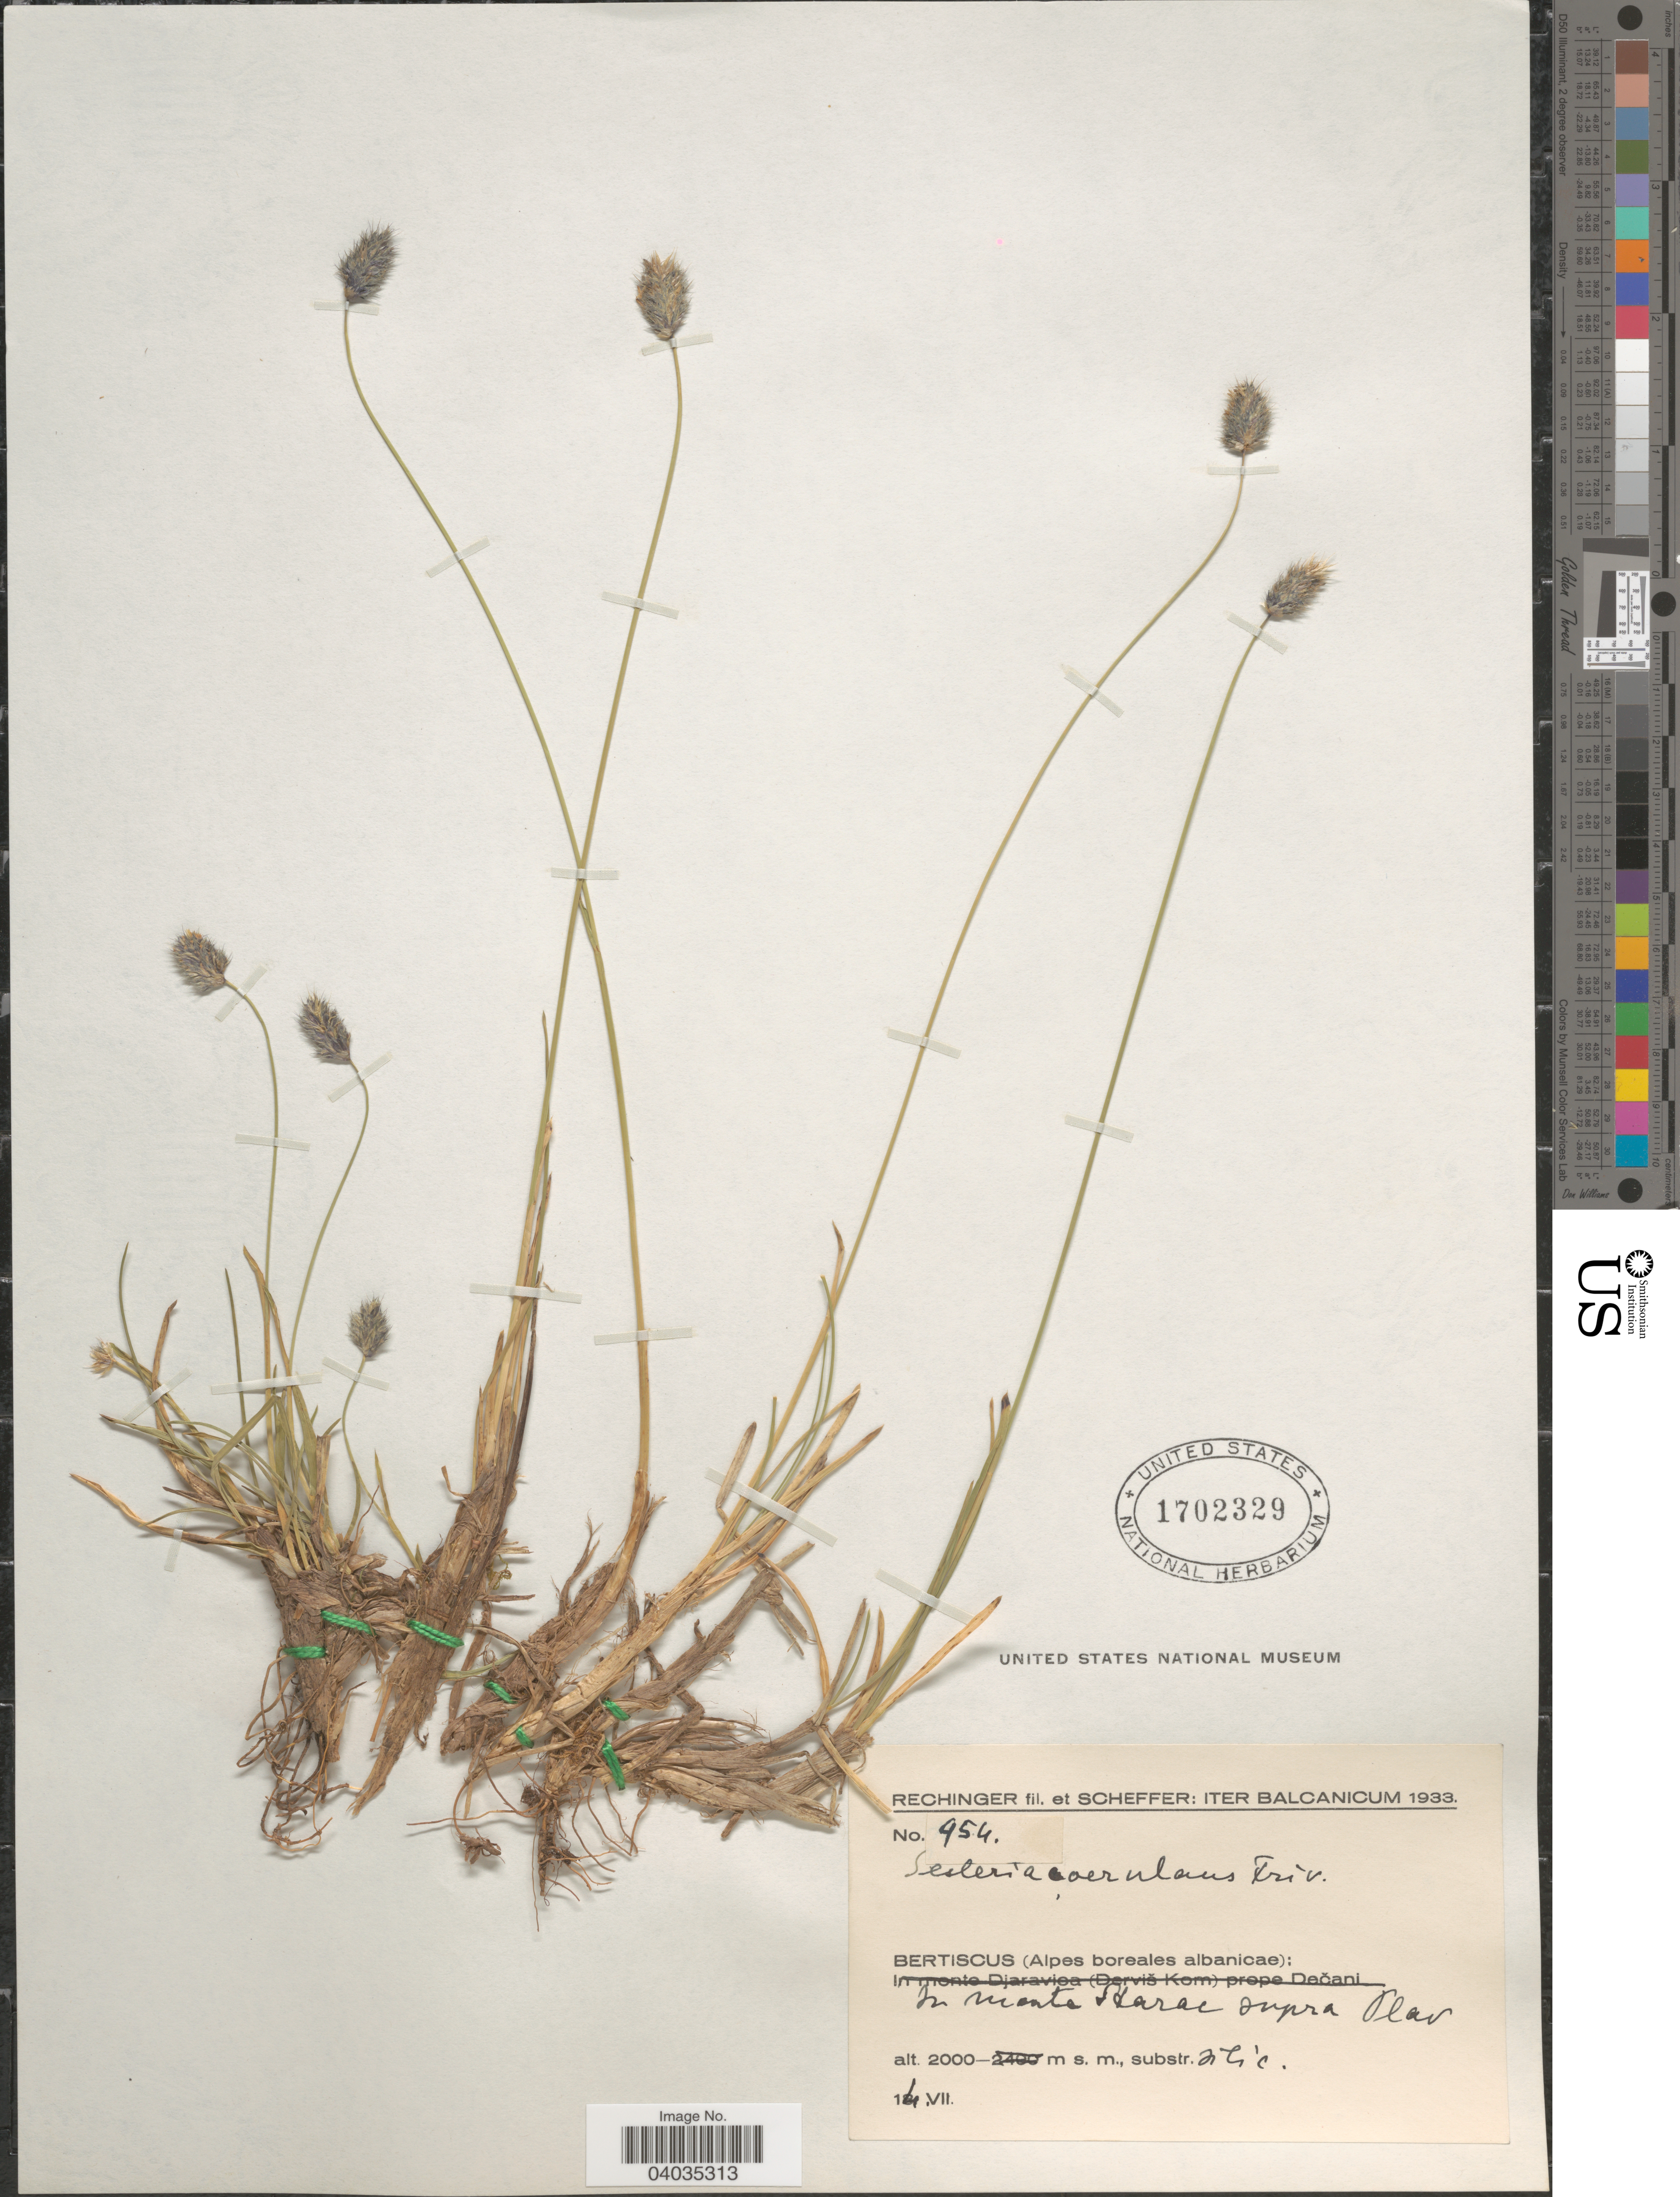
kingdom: Plantae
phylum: Tracheophyta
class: Liliopsida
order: Poales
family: Poaceae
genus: Sesleria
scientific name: Sesleria coerulans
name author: Friv.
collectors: -- Rechinger & Scheffer, --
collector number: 954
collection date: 1933-07-14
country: Albania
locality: Iter Balcanicum. Bertiscus (Alpes boreales albanicae): In monte Harae supra Plav. [interpreted]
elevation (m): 2000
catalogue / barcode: US 1702329